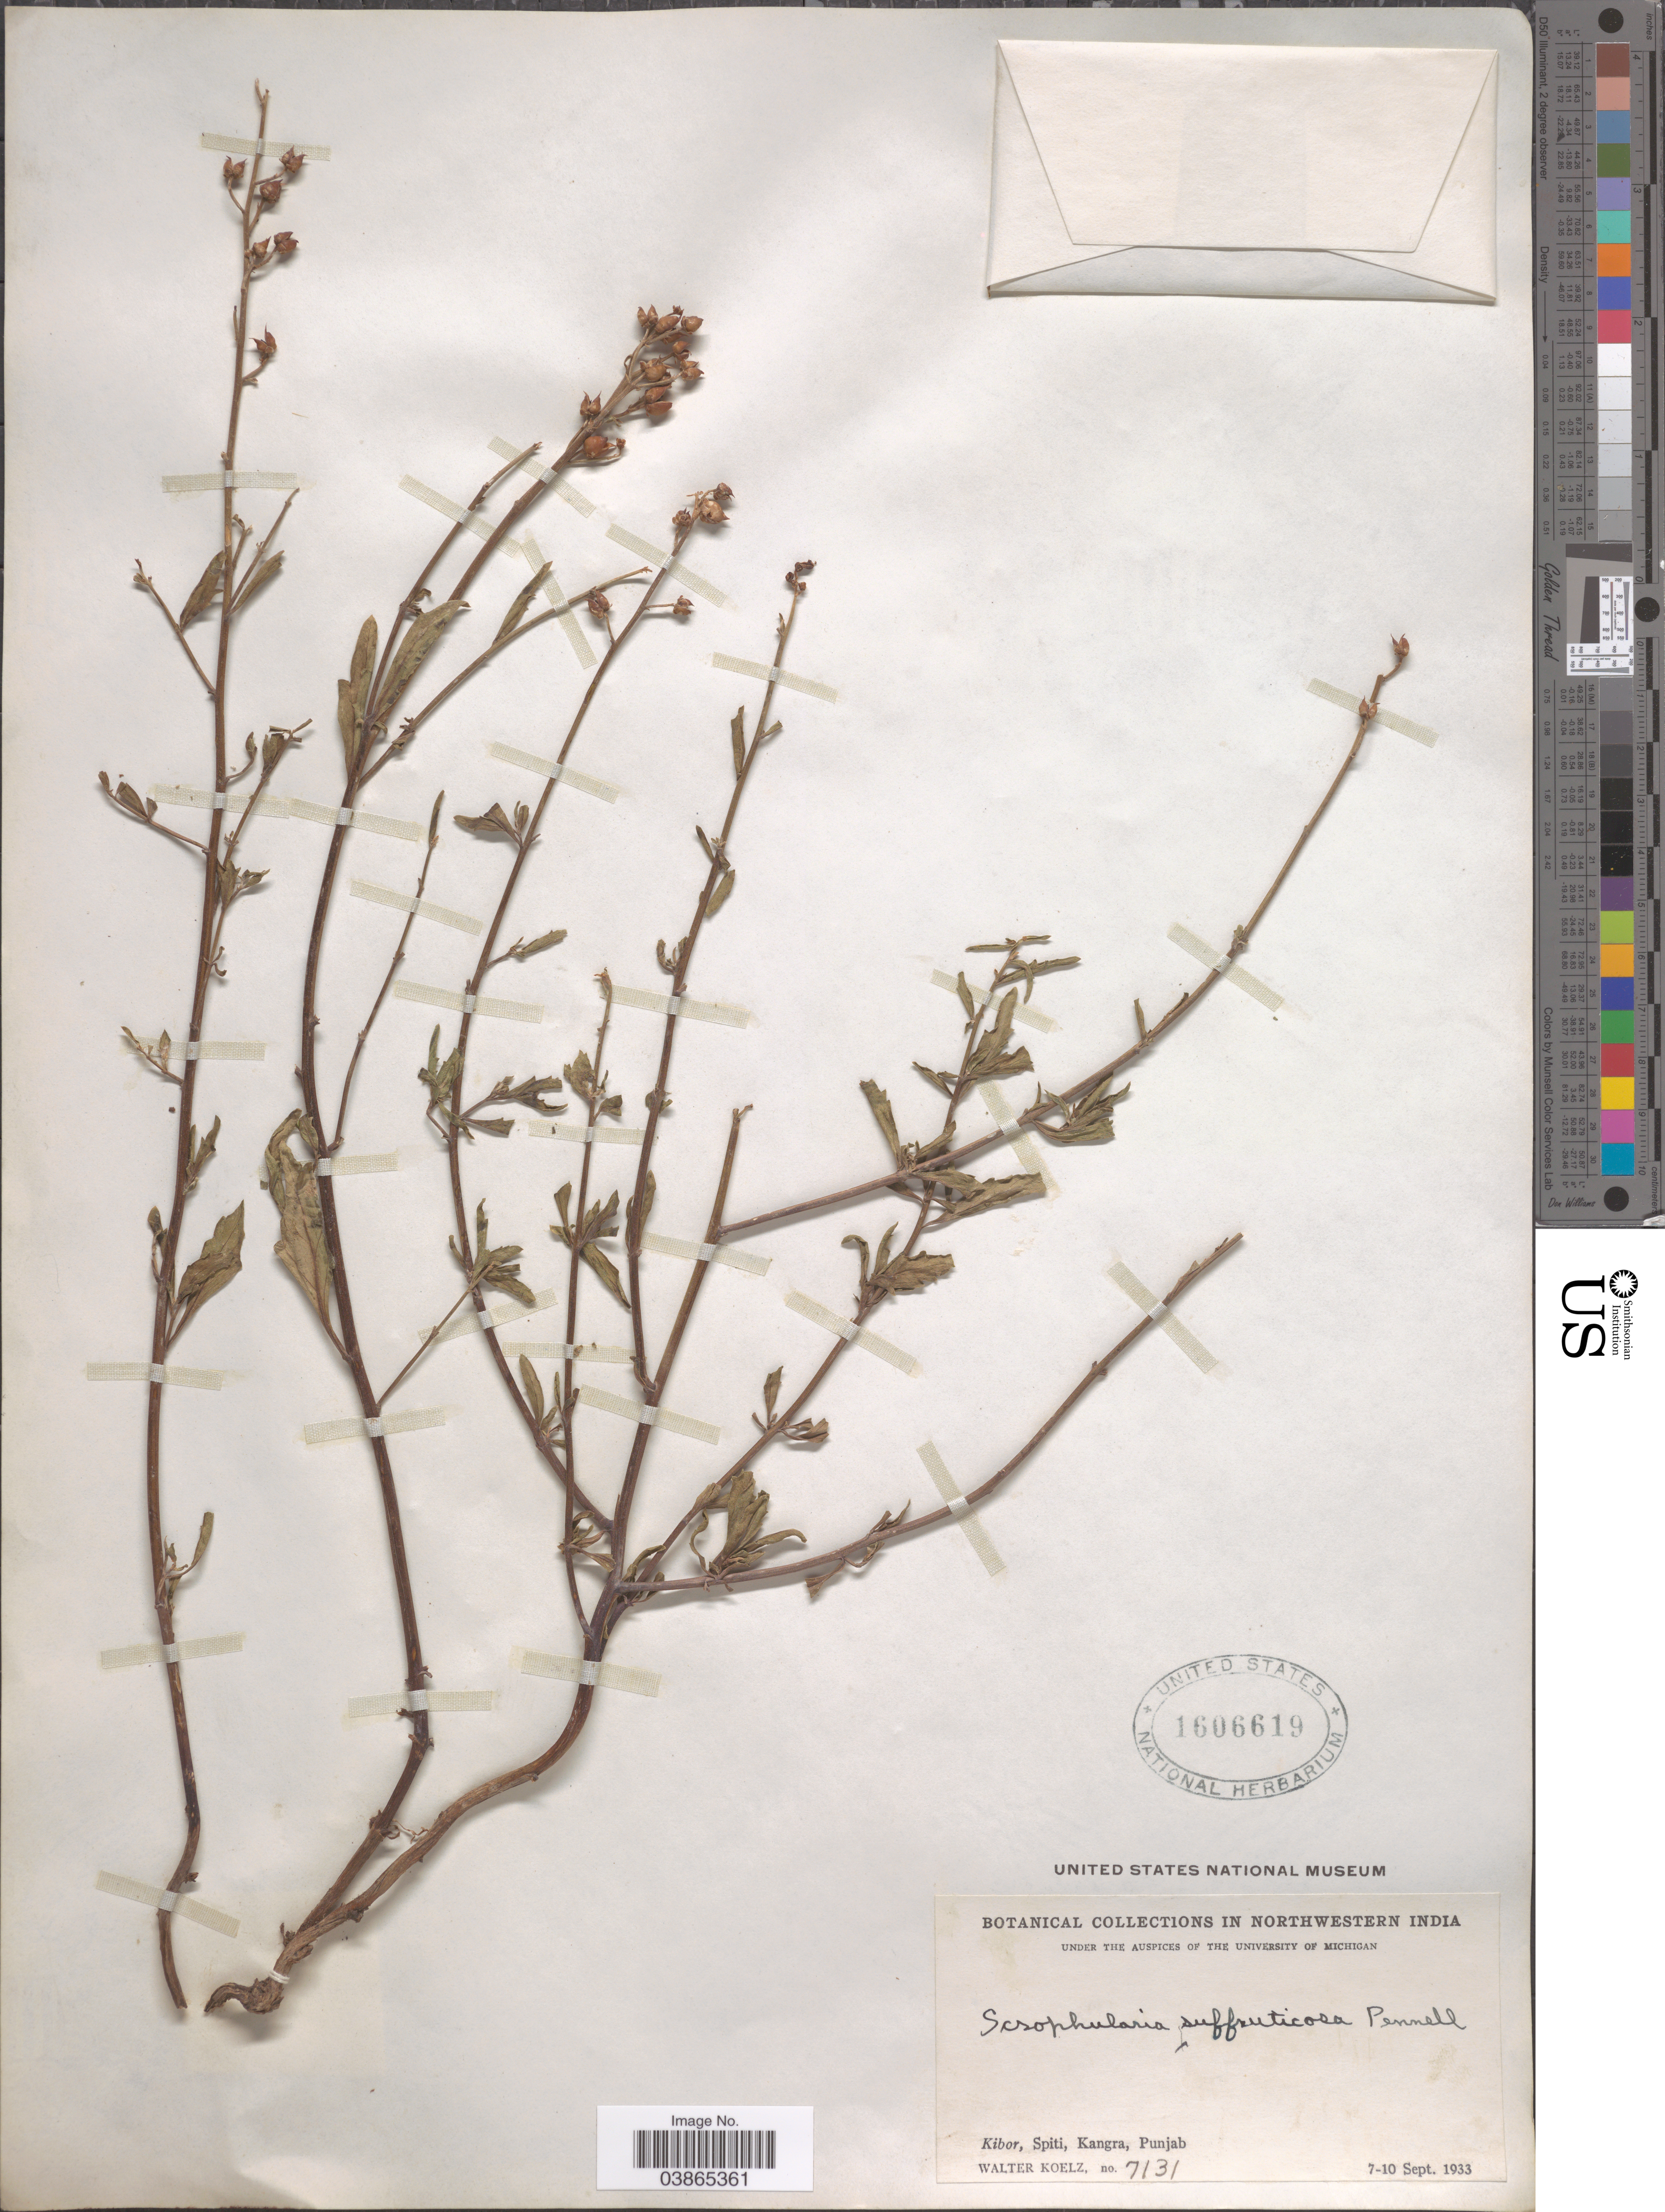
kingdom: Plantae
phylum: Tracheophyta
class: Magnoliopsida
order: Lamiales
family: Scrophulariaceae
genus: Scrophularia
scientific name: Scrophularia suffruticosa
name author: Pennell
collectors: W. N. Koelz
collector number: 7131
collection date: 1933-09-07/1933-09-10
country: India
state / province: Punjab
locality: Northwestern India. Kibor, Spiti, Kangra.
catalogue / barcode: US 1606619